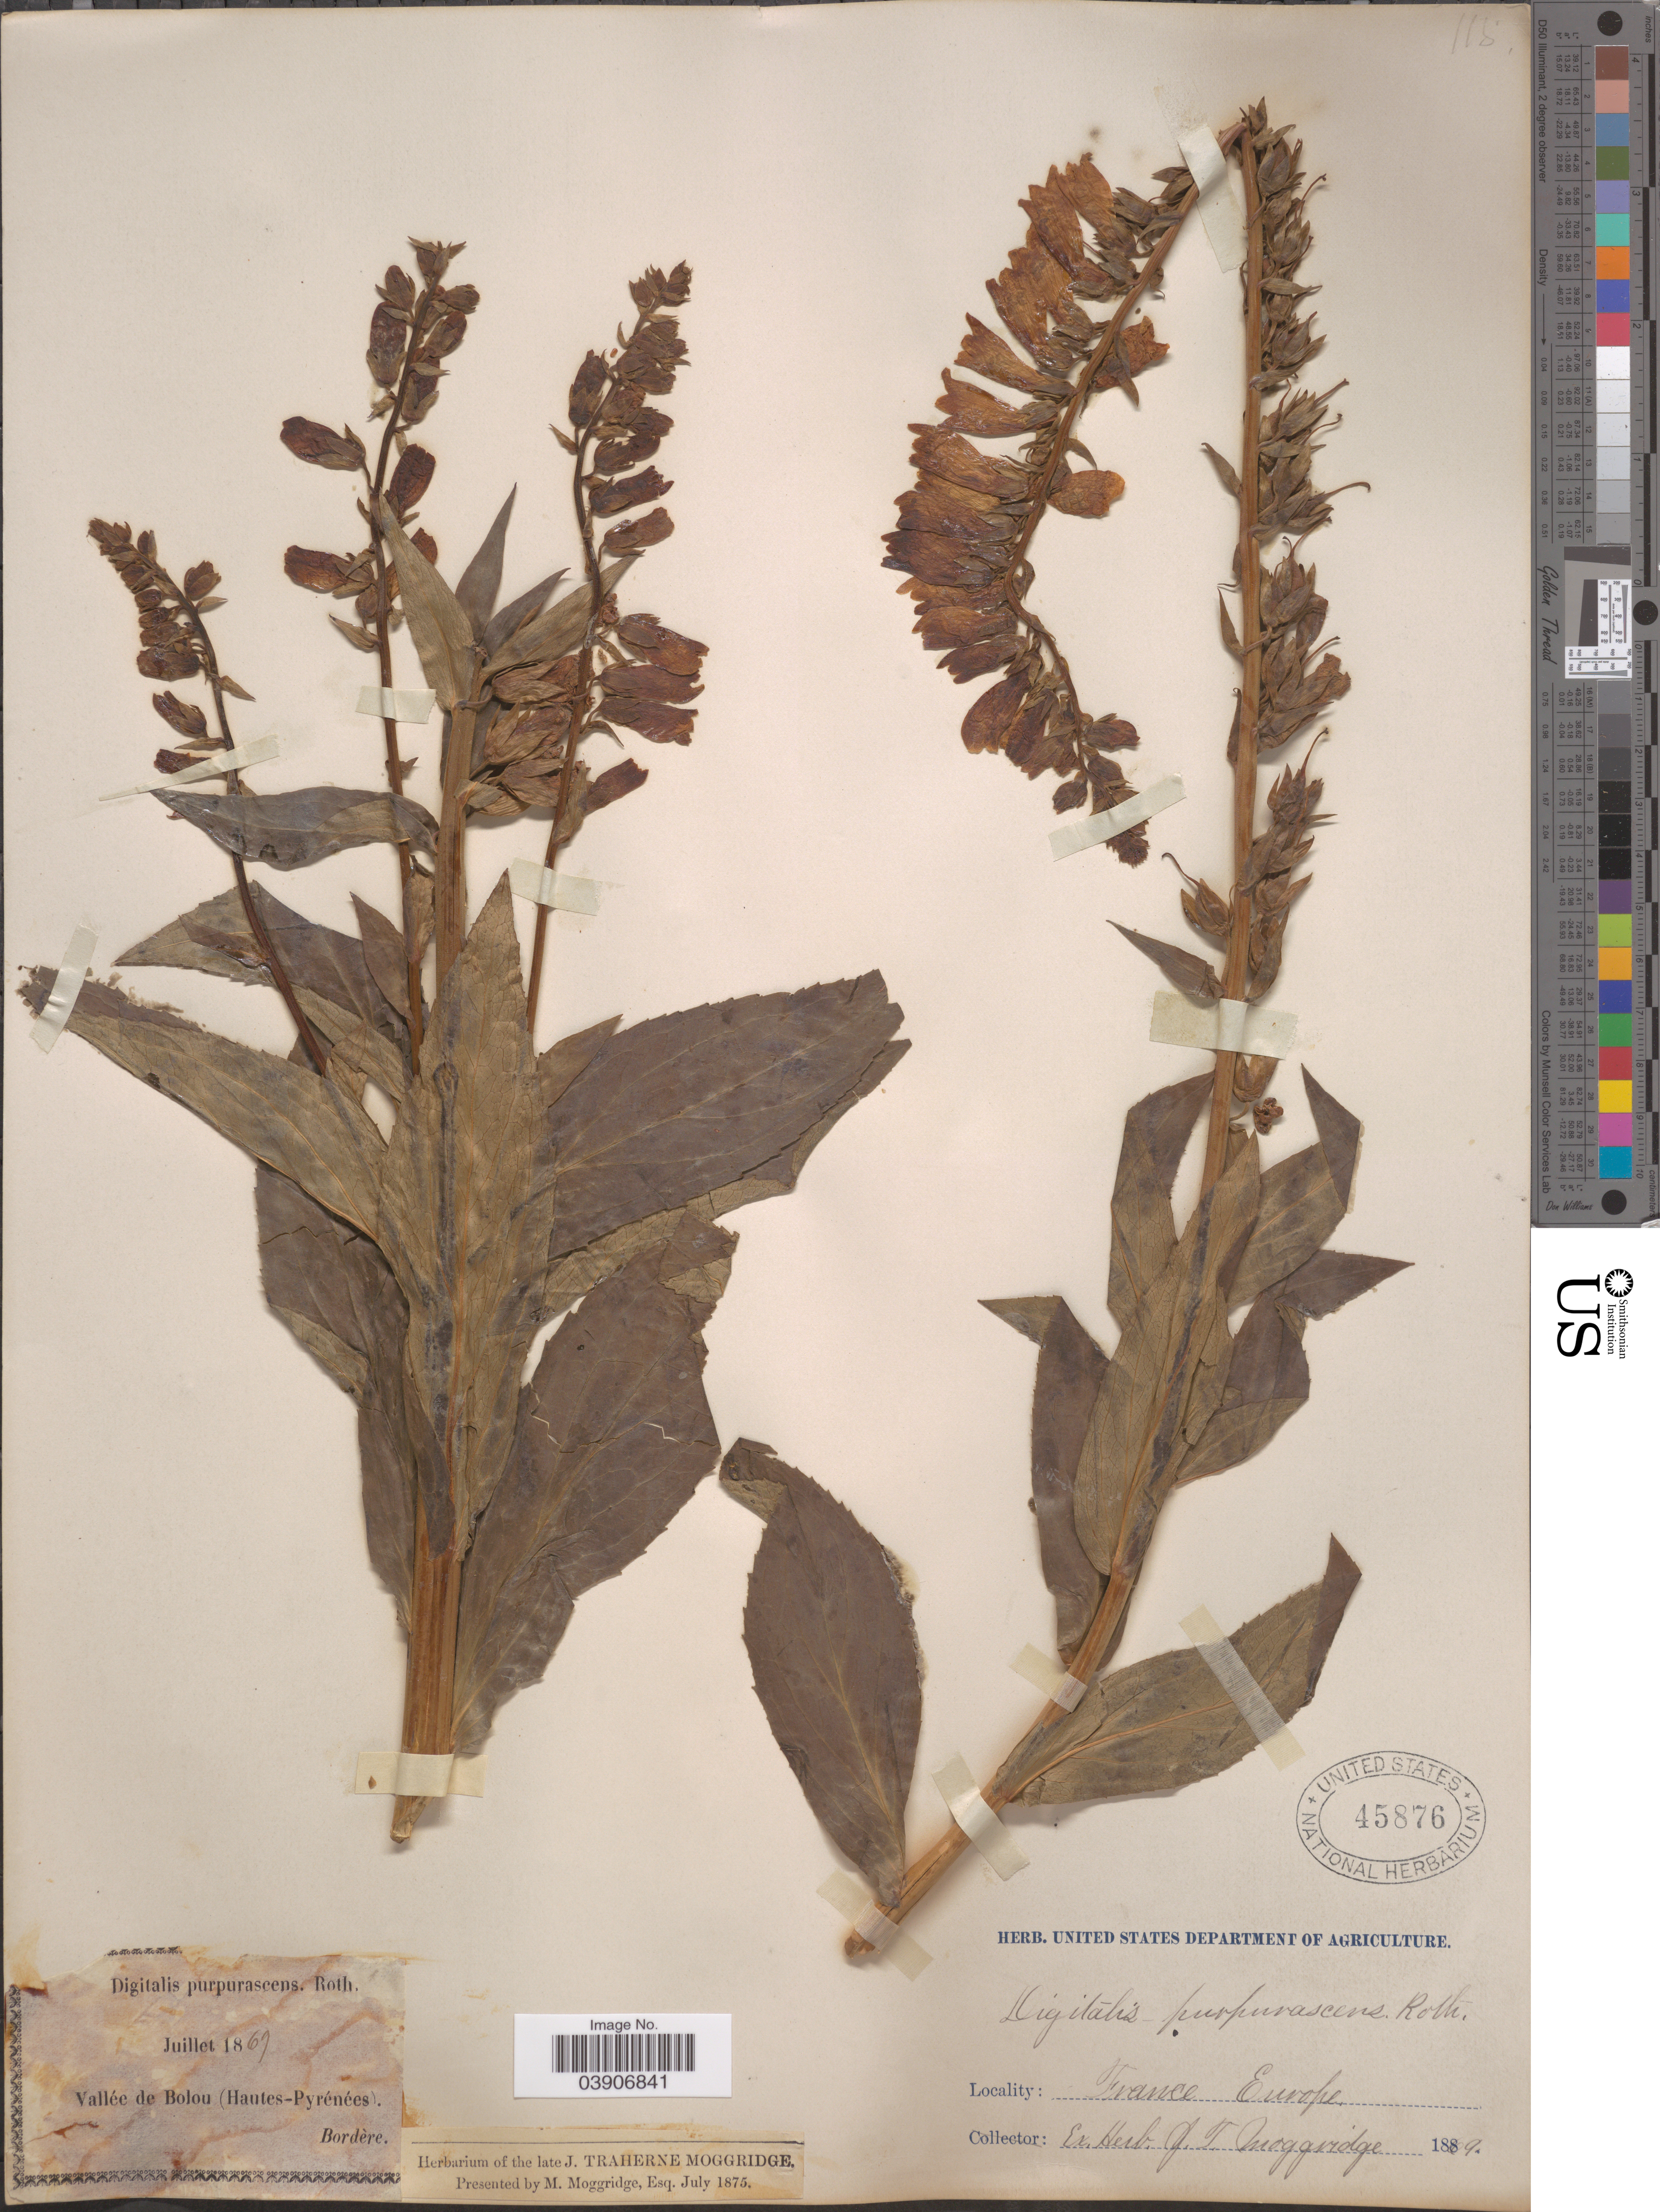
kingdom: Plantae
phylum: Tracheophyta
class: Magnoliopsida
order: Lamiales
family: Plantaginaceae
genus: Digitalis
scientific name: Digitalis purpurascens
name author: Roth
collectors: -. Bordere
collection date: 1869-07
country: France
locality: Vallée de Bolou (Hautes-Pyrénées).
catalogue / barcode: US 45876